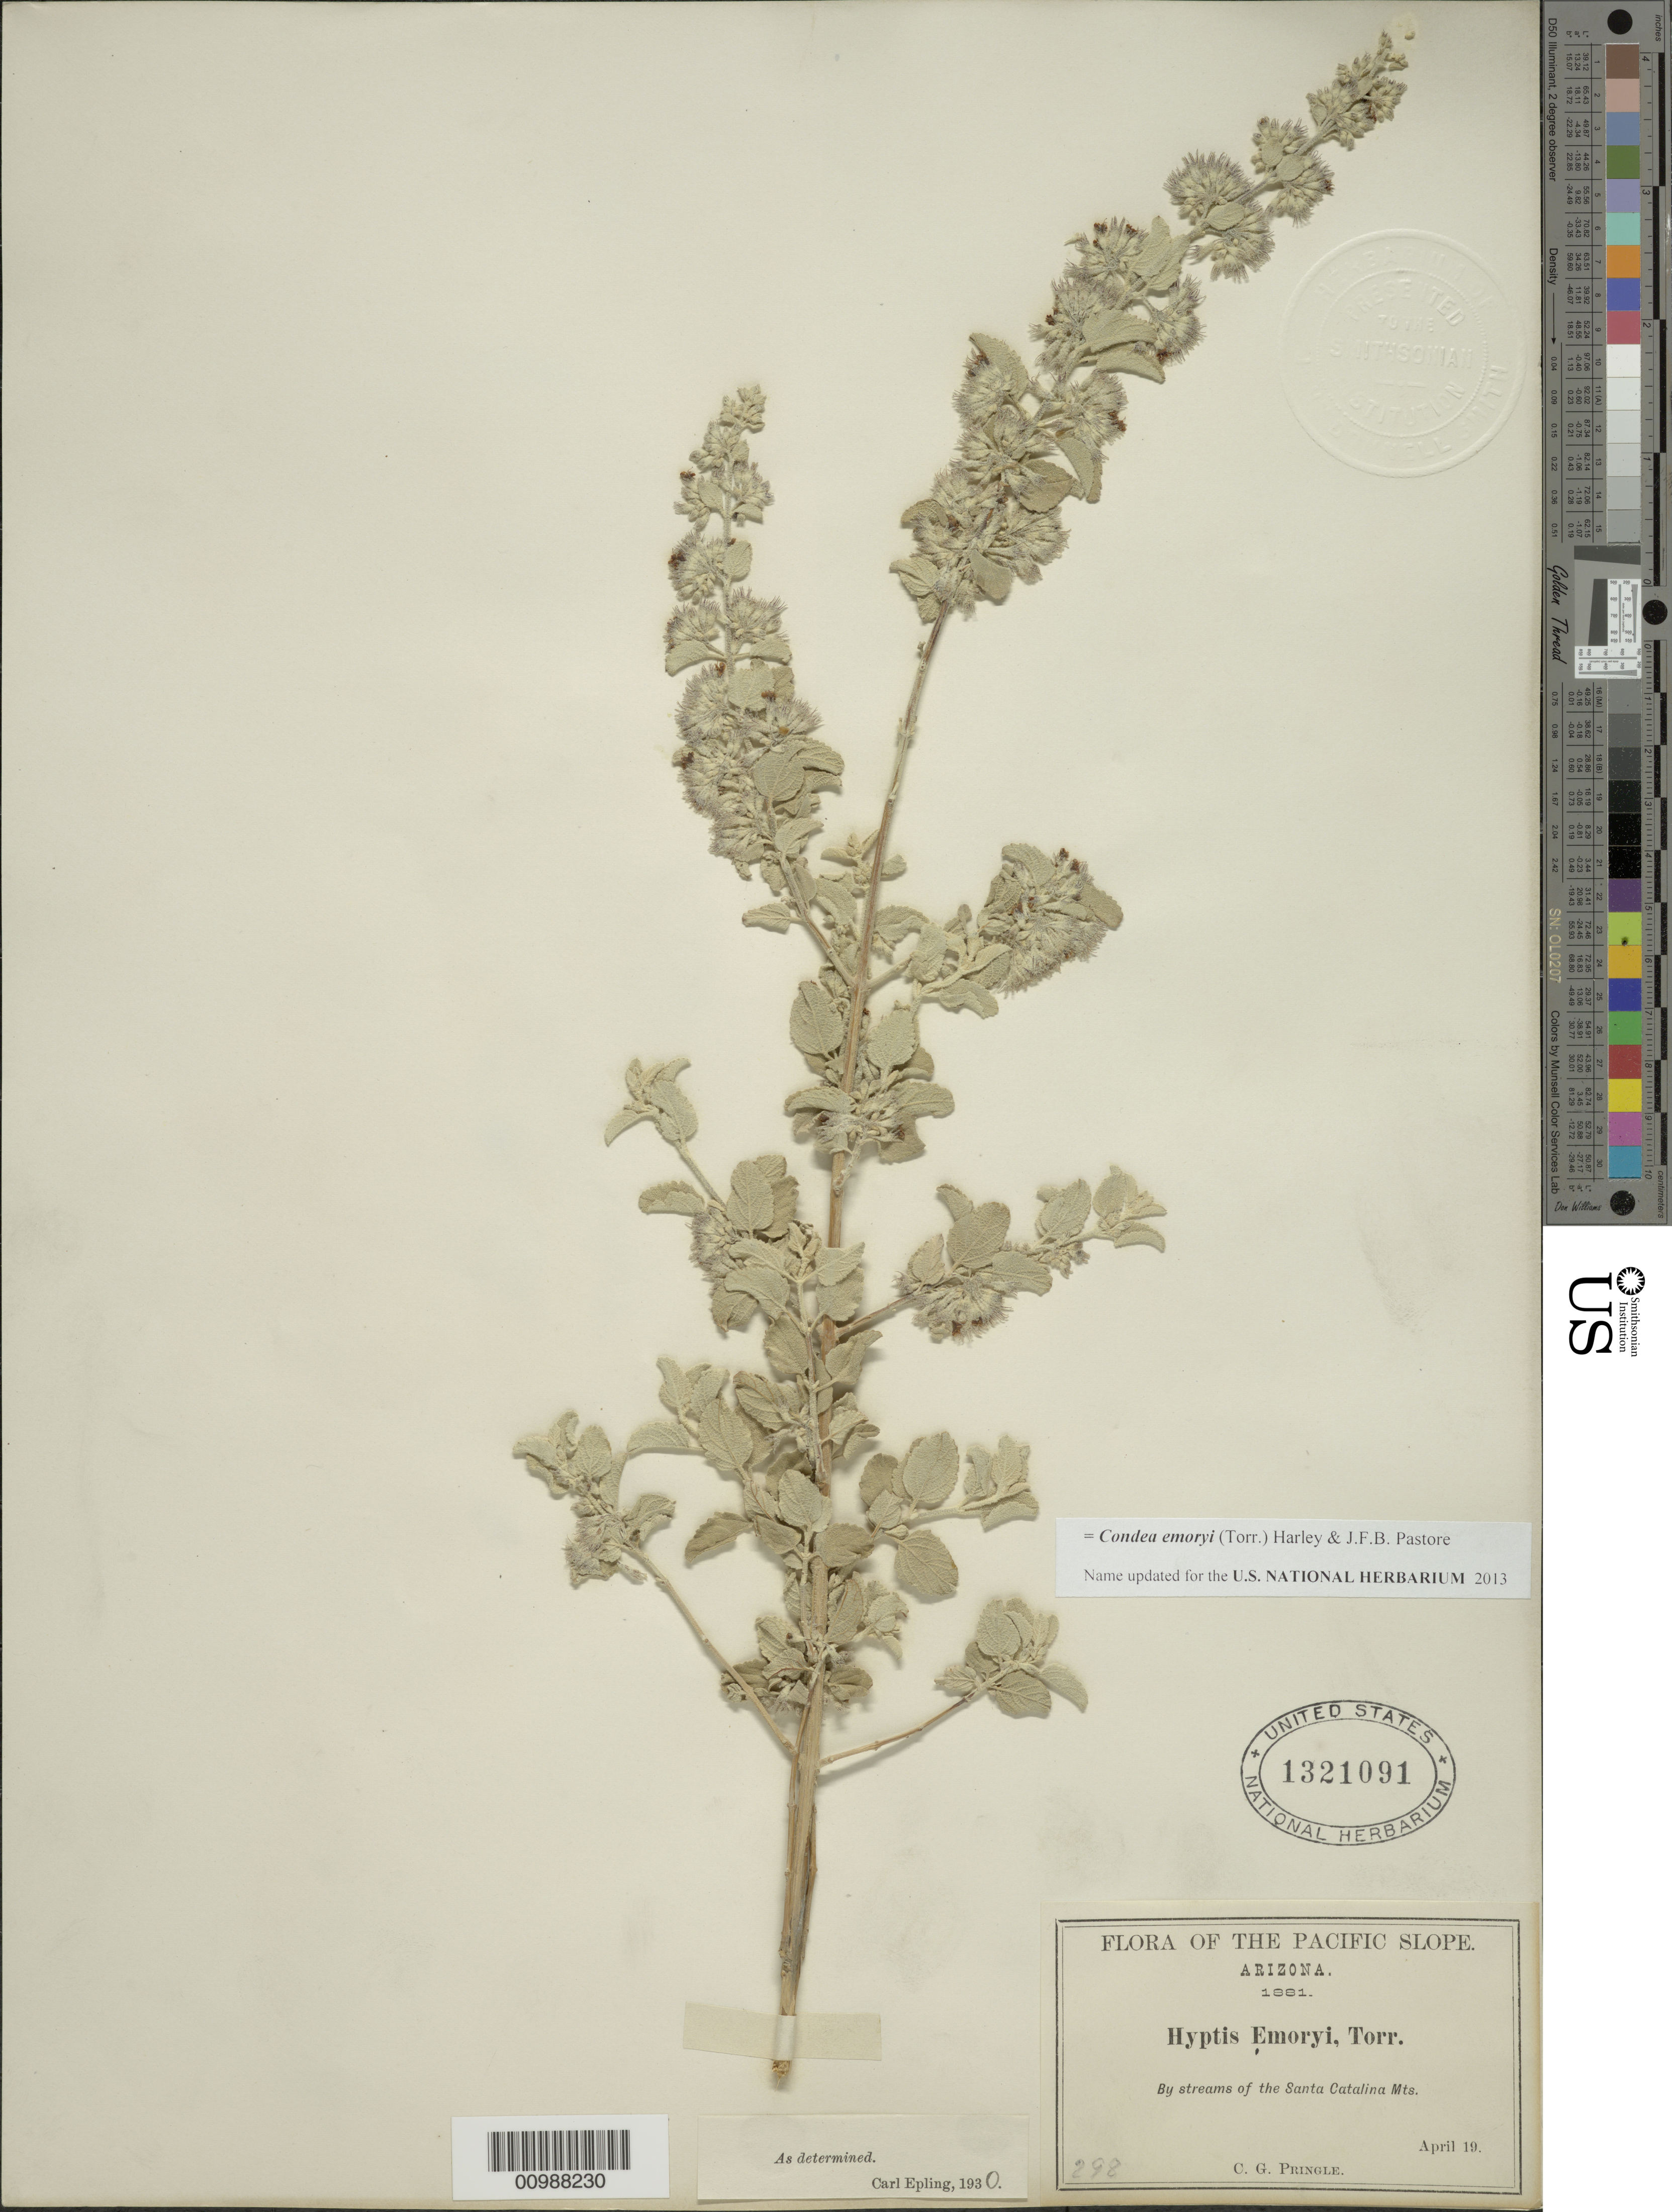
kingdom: Plantae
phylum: Tracheophyta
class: Magnoliopsida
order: Lamiales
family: Lamiaceae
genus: Condea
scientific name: Condea emoryi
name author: (Torr.) Harley & J.F.B. Pastore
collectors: C. G. Pringle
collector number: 292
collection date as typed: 19 Apr 1881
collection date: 1881-04-19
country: United States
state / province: Arizona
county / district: Pima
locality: By streams of the Santa Catalina Mountains.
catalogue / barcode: US 1321091